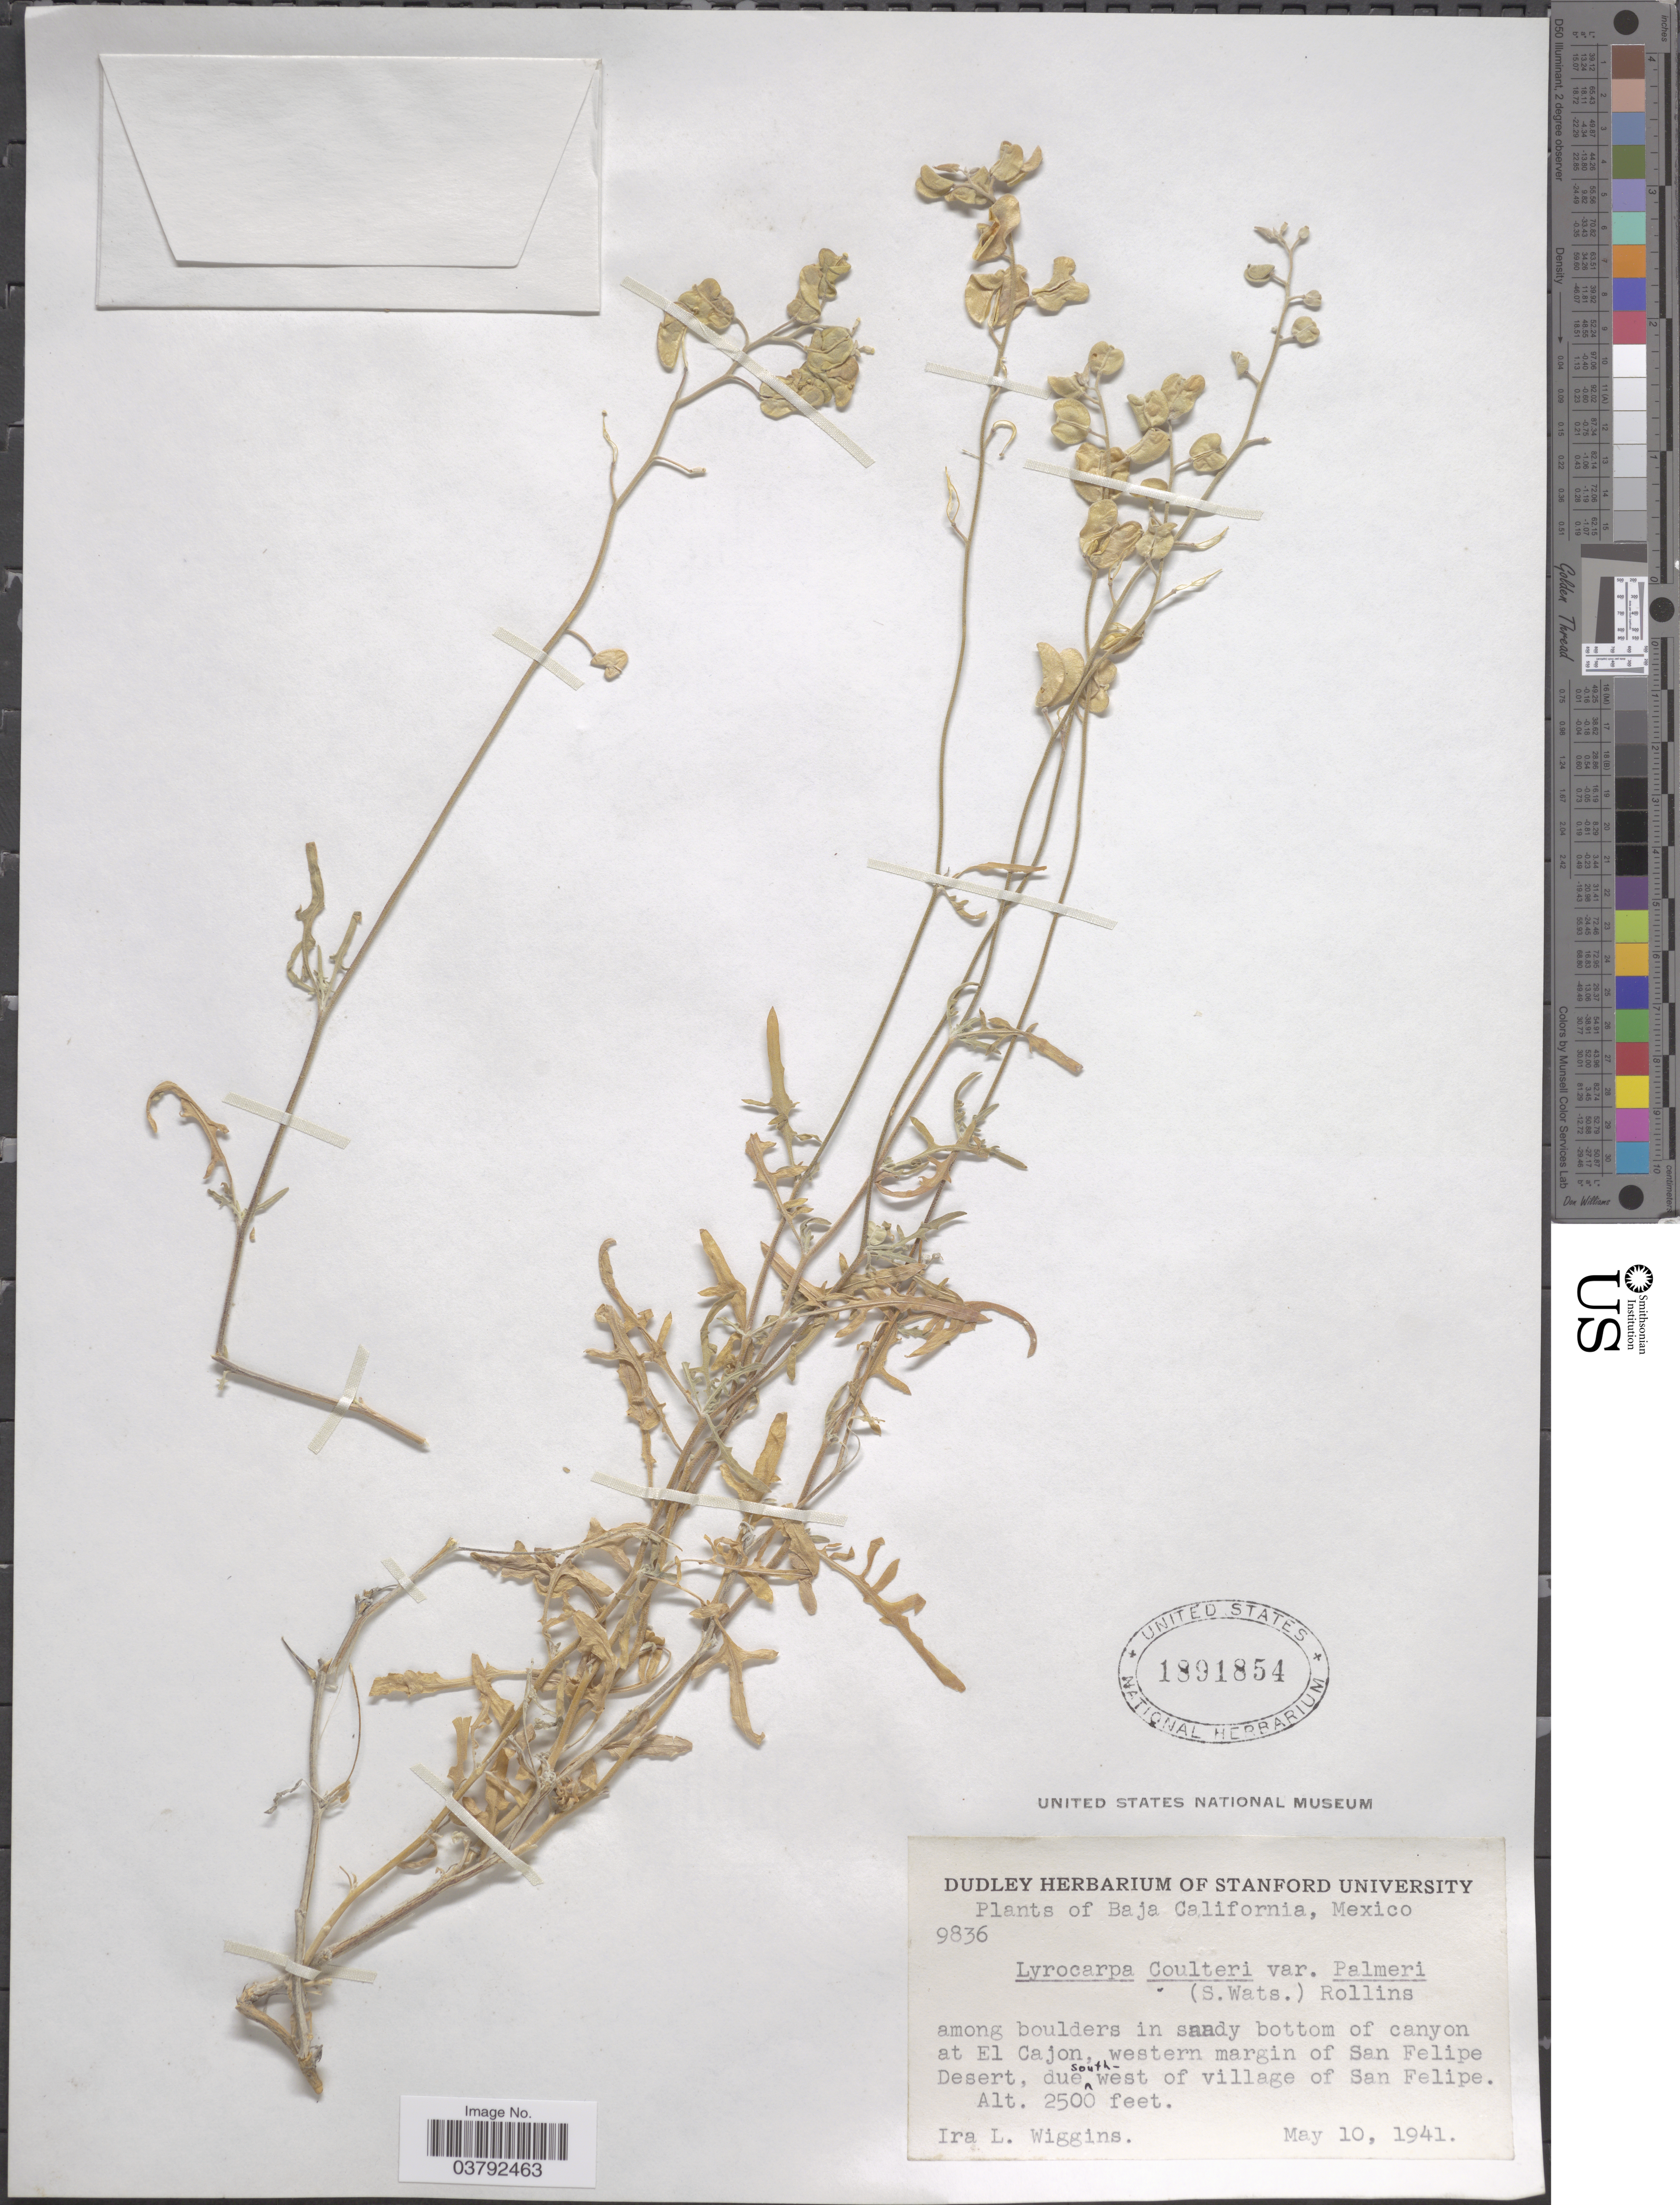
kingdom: Plantae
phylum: Tracheophyta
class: Magnoliopsida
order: Brassicales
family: Brassicaceae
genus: Lyrocarpa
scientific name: Lyrocarpa coulteri var. palmeri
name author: (S. Watson) Rollins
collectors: I. L. Wiggins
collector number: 9836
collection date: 1941-05-10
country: Mexico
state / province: Baja California Sur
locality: At El Cajon, western margin of San Felipe Desert, due southwest of village of San Felipe.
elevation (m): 762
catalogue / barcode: US 1891854